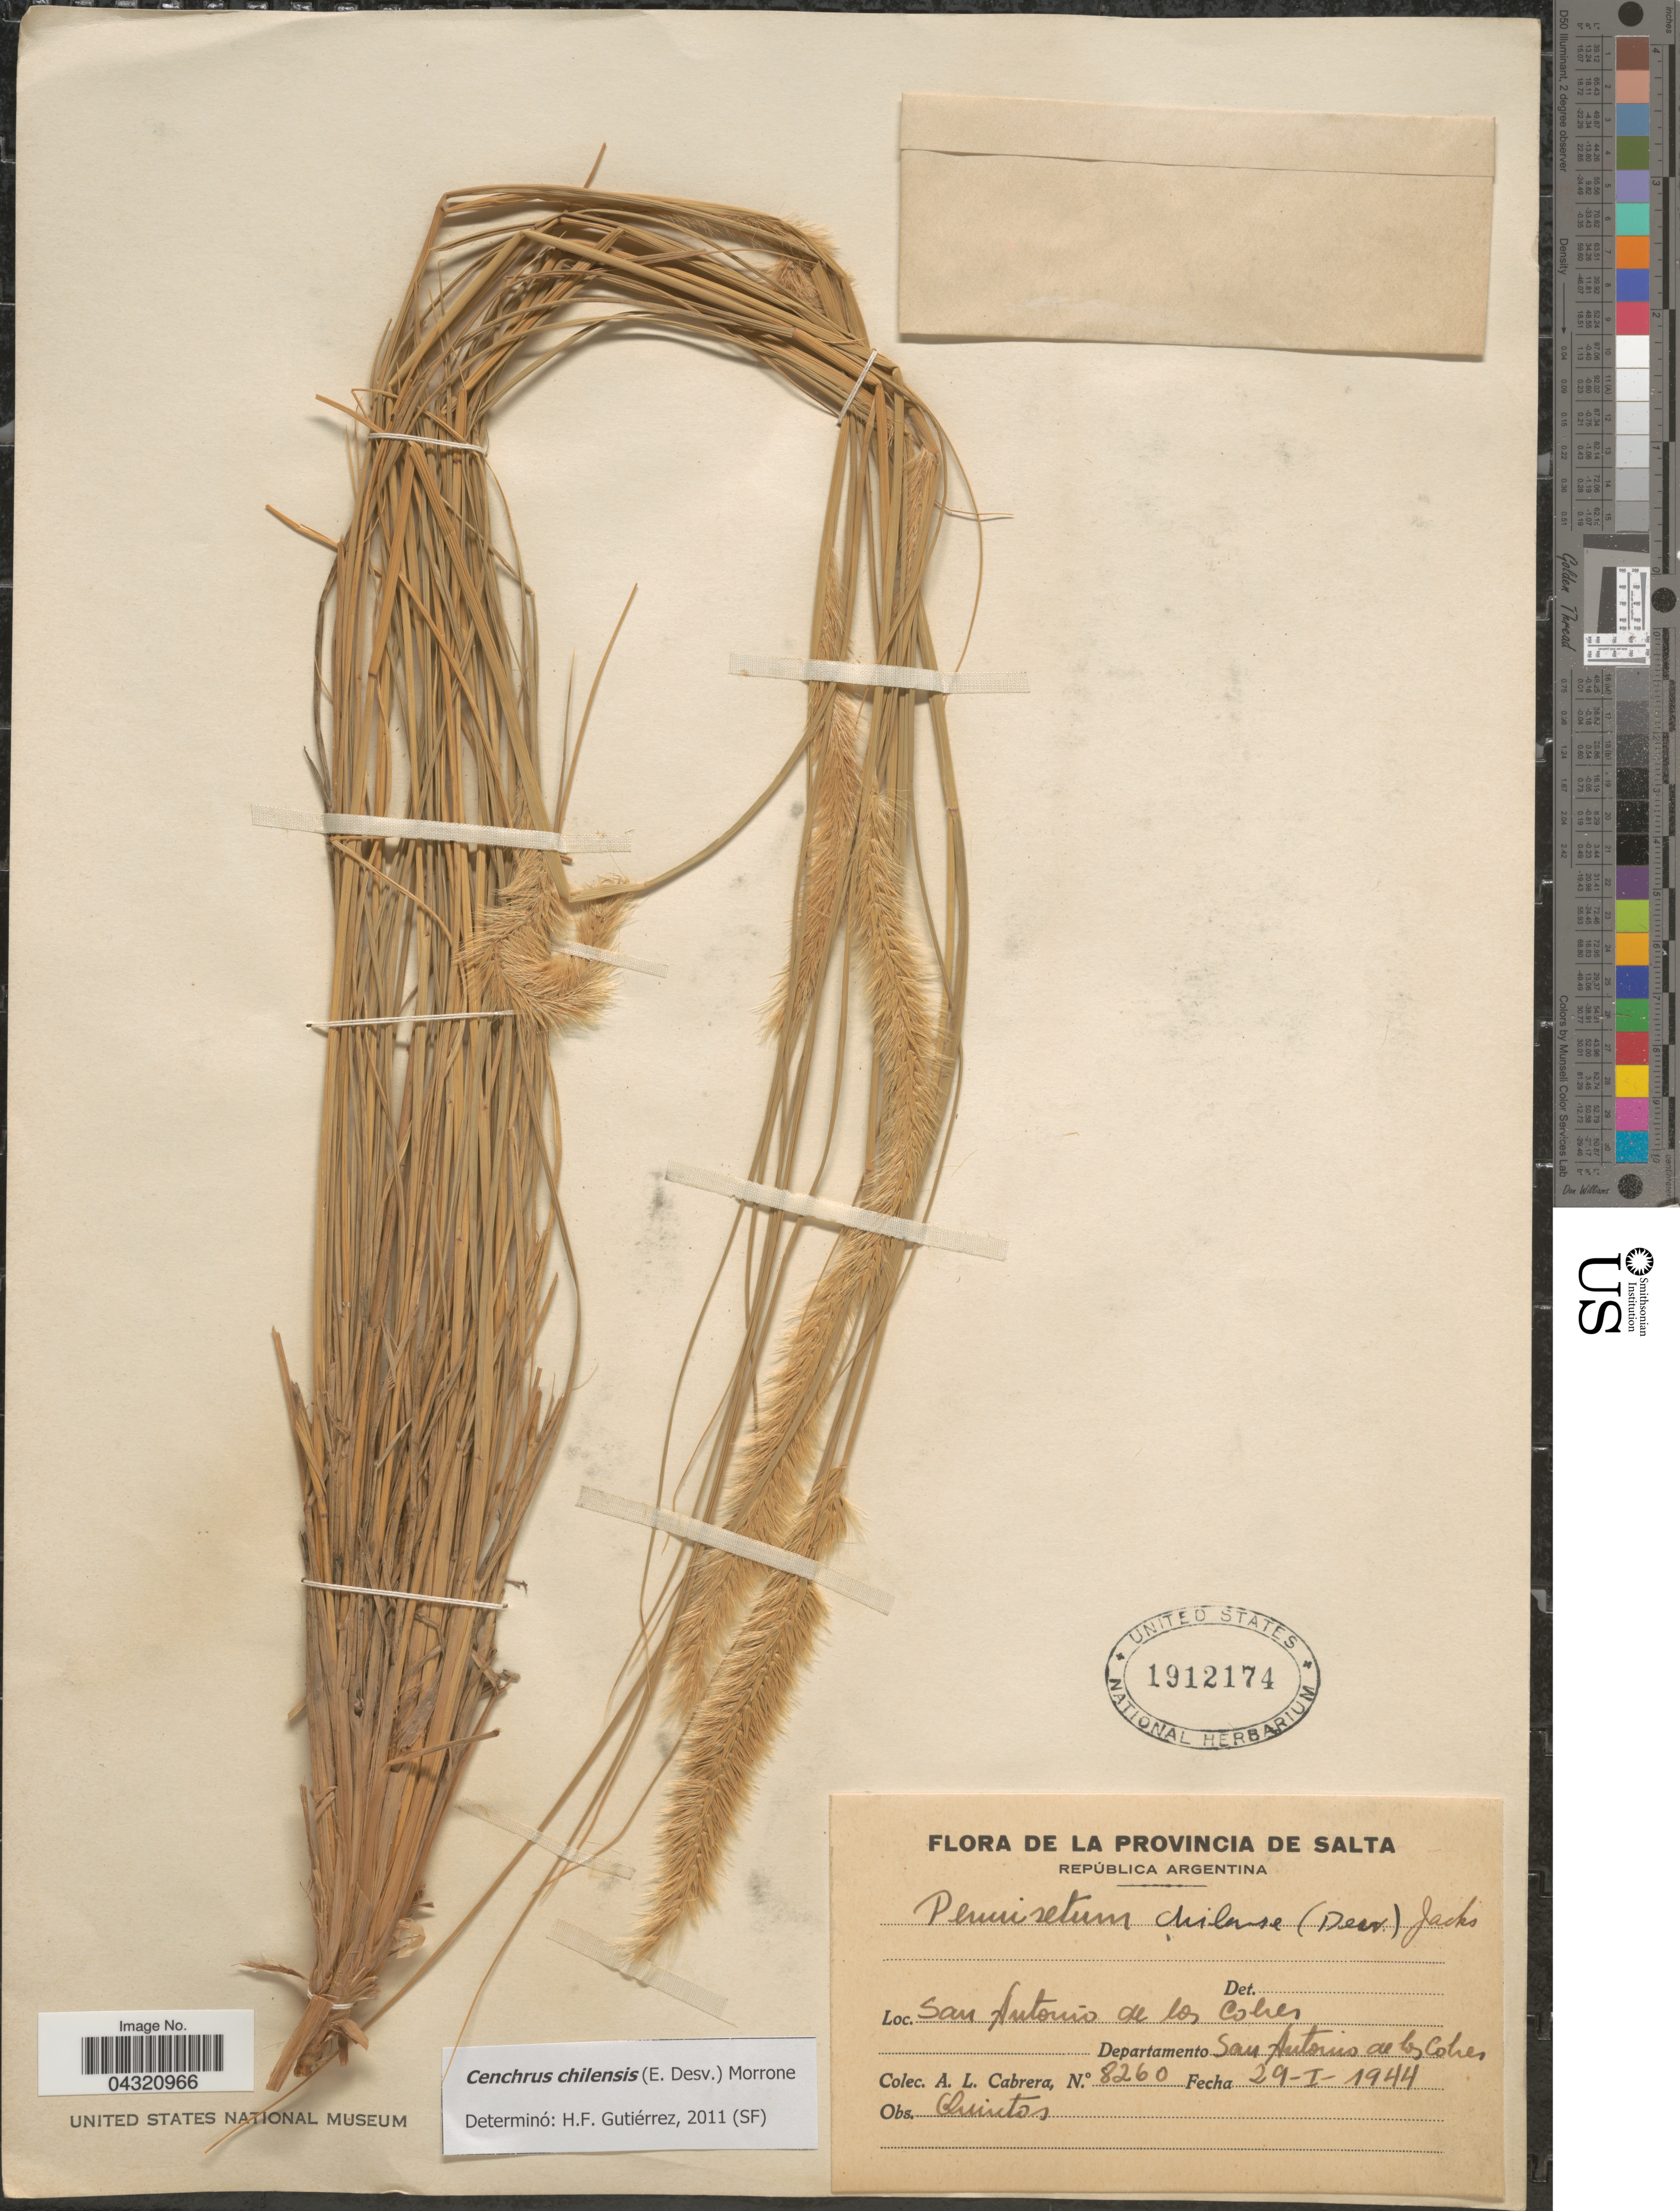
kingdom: Plantae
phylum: Tracheophyta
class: Liliopsida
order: Poales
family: Poaceae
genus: Cenchrus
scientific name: Cenchrus chilensis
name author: (É. Desv.) Morrone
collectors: A. L. Cabrera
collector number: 8260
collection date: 1944-01-29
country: Argentina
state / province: Salta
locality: San Antonio de los cobres. Departamento San Antonio de los Cobres. Quintos.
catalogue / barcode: US 1912174